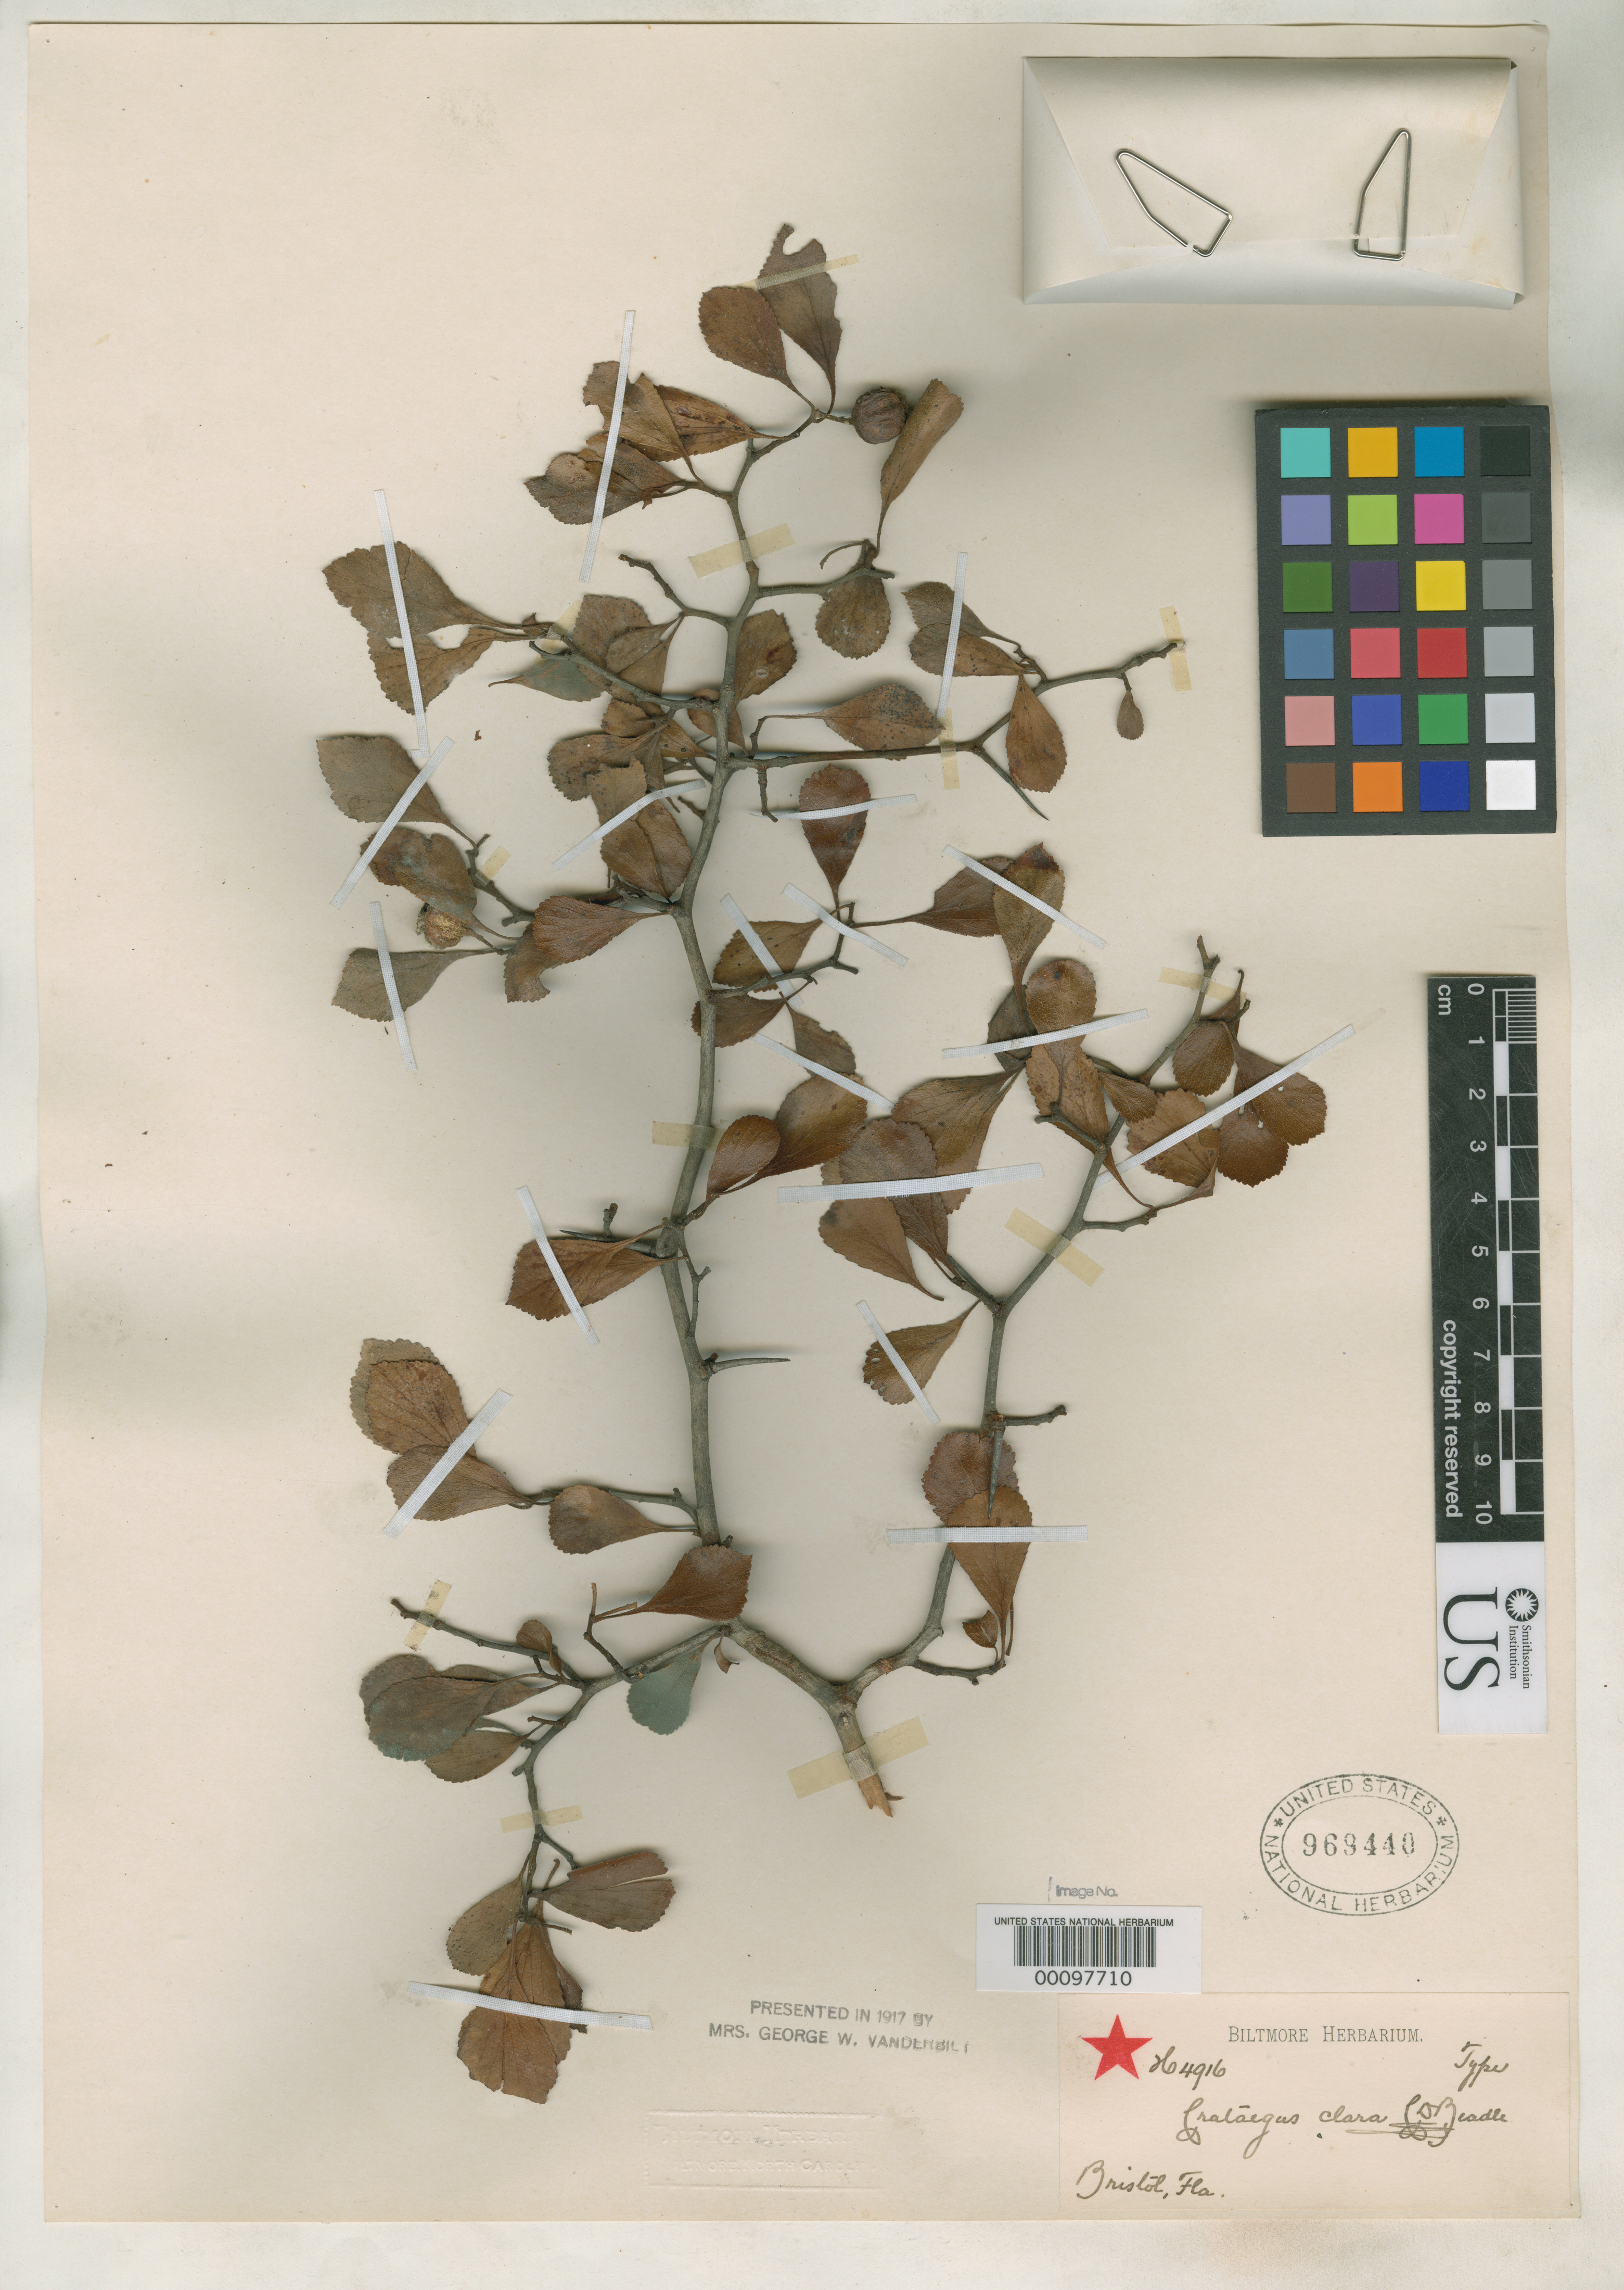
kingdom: Plantae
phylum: Tracheophyta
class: Magnoliopsida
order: Rosales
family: Rosaceae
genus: Crataegus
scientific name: Crataegus clara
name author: Beadle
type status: Type Collection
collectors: ex herb. Biltmore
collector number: H 4916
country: United States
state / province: Florida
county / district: Gadsden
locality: Between Chatta Hoochee and Bristol.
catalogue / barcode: US 969440